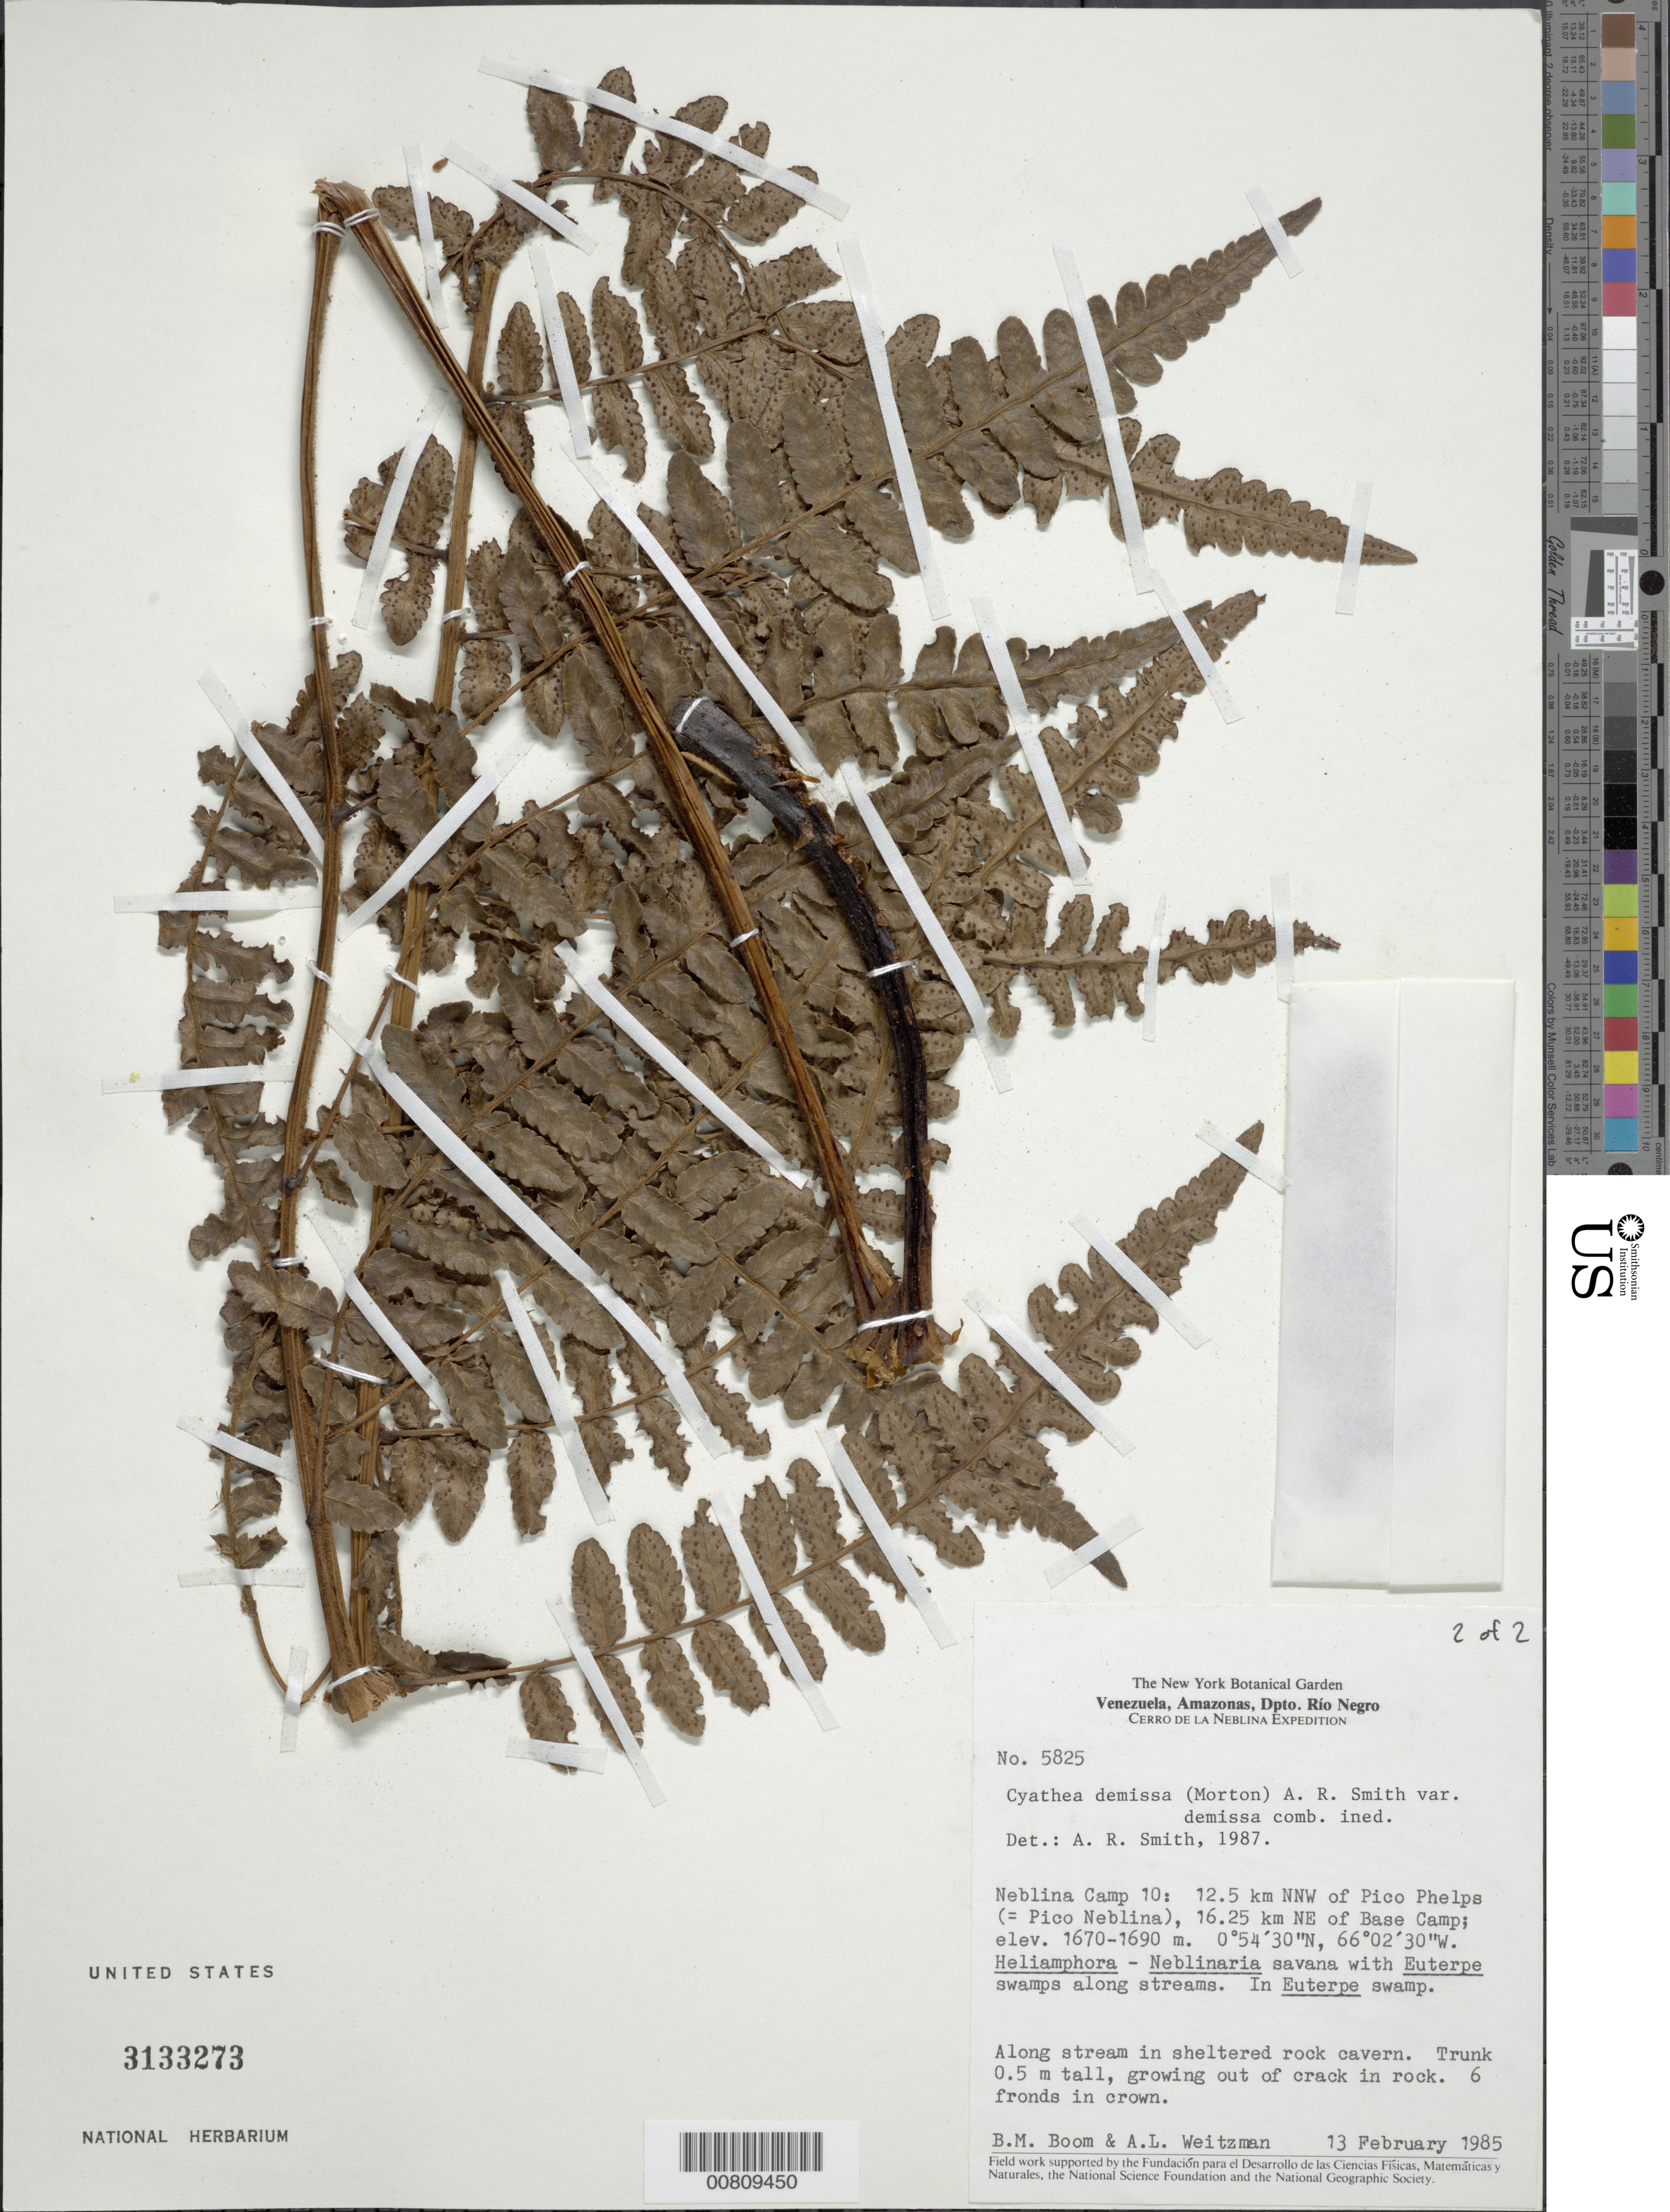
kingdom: Plantae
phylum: Tracheophyta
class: Polypodiopsida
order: Cyatheales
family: Cyatheaceae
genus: Cyathea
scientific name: Cyathea demissa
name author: (C.V. Morton) A.R. Sm. ex Lellinger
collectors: B. M. Boom & A. L. Weitzman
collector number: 5825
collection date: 1985-02-13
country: Venezuela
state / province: Amazonas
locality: Venezuela, Amazonas, Dpto. Río Negro. Neblina Camp 10: 12.5 km NNW of Pico Phelps (=Pico Neblina), 16.25 km NE of Base Camp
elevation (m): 1670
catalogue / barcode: US 3133273